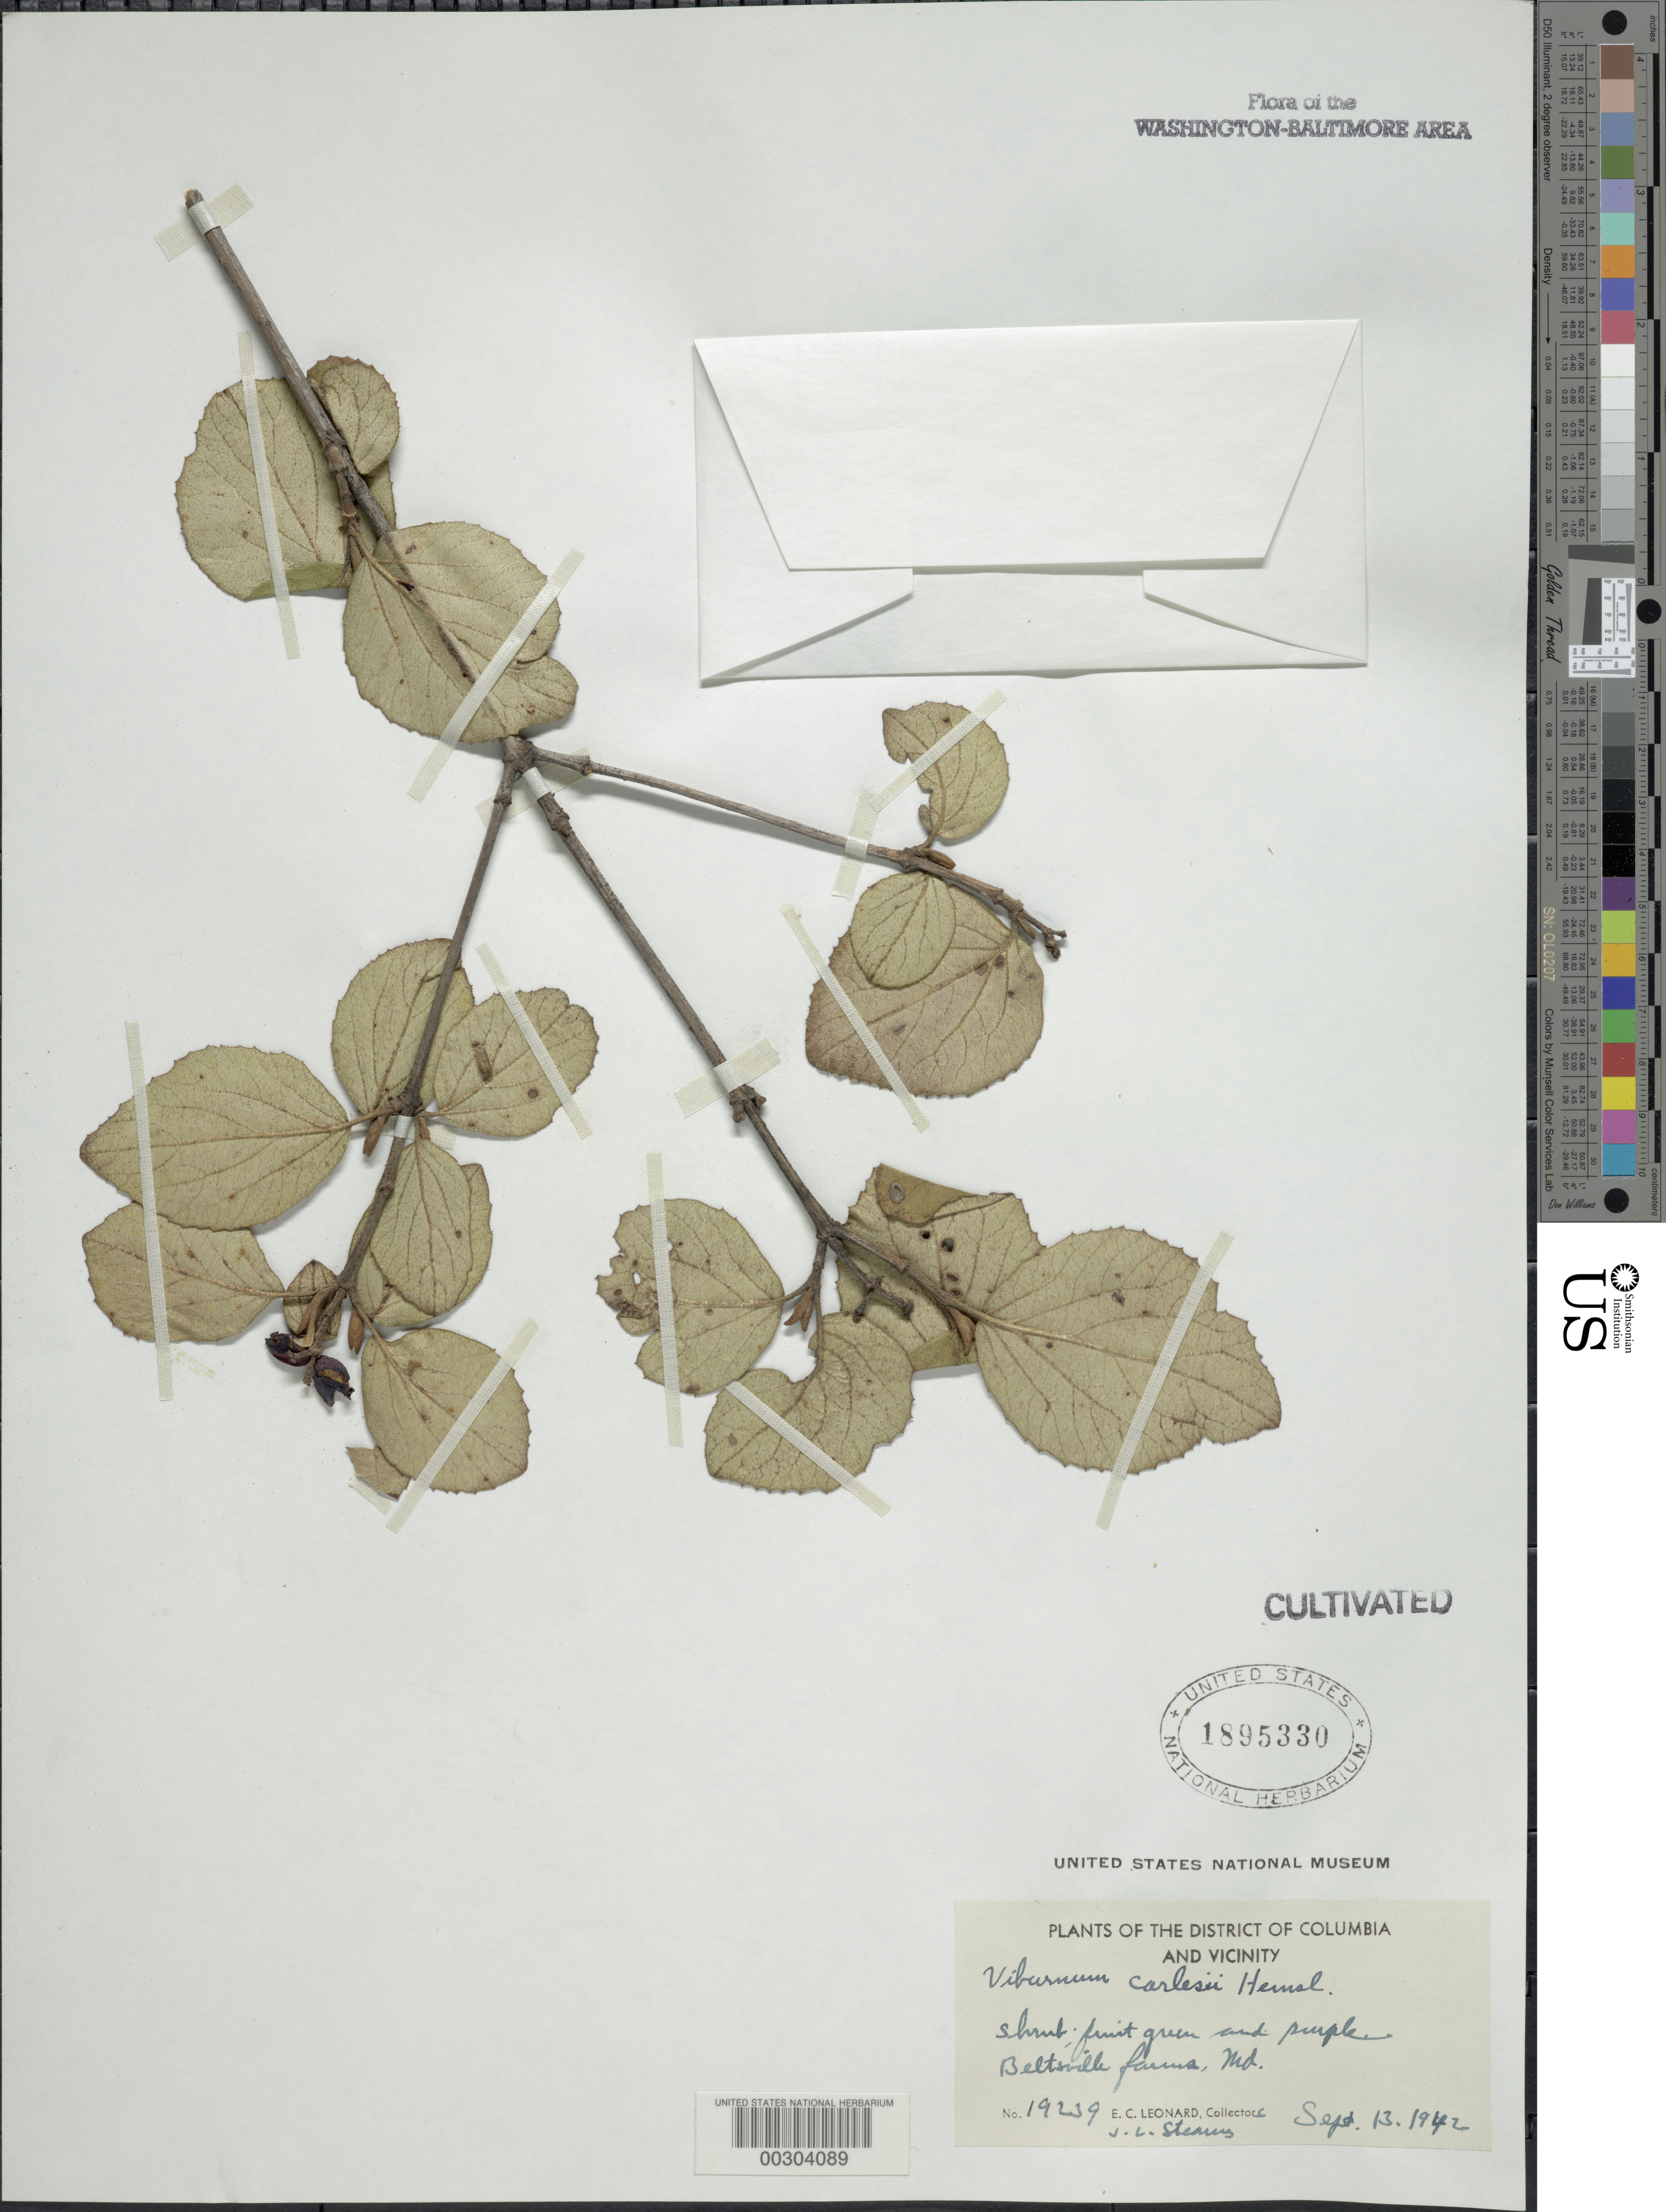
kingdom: Plantae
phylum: Tracheophyta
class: Magnoliopsida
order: Dipsacales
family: Viburnaceae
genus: Viburnum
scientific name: Viburnum carlesii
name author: Hemsl.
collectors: E. C. Leonard & J. Stearns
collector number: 19239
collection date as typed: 13 Sep 1942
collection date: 1942-09-13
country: United States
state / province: Maryland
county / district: Prince George's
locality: Beltsville Farms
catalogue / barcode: US 1895330